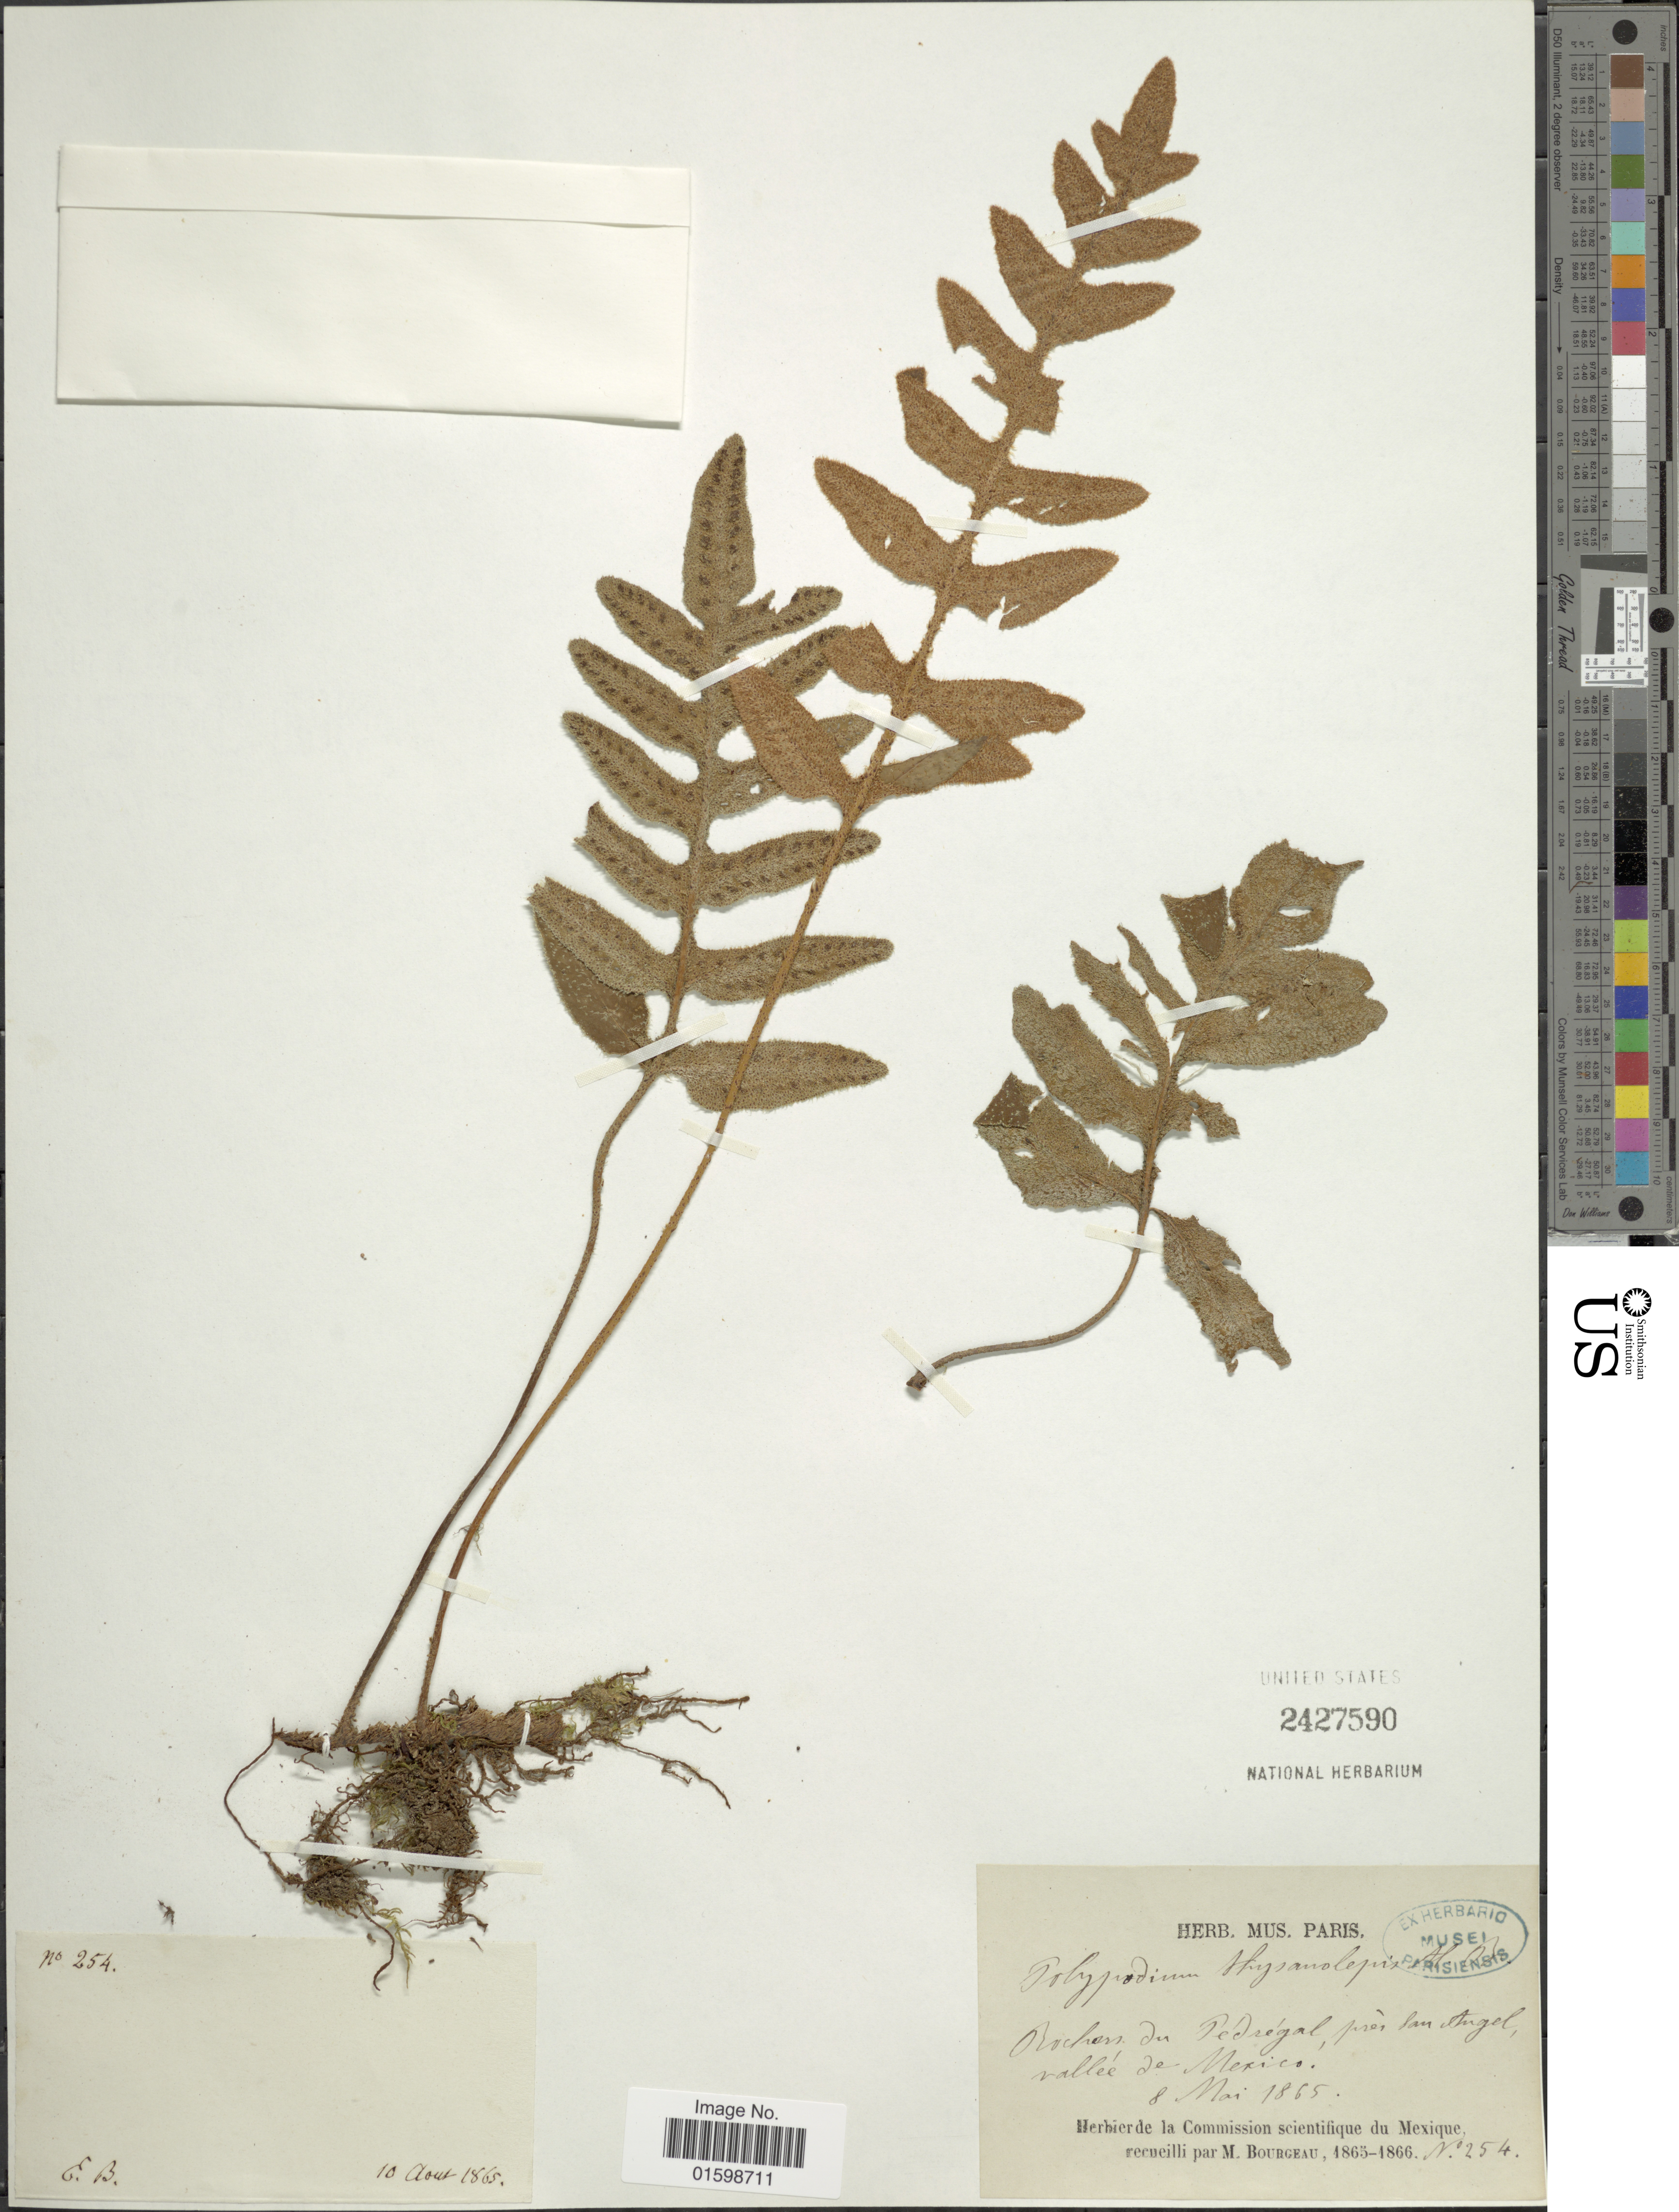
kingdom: Plantae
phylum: Tracheophyta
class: Polypodiopsida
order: Polypodiales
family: Polypodiaceae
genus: Pleopeltis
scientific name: Pleopeltis thyssanolepis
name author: (A. Braun ex Klotzsch) E.G. Andrews & Windham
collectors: M. Bourgeau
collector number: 254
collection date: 1865-08-10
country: Mexico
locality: Rochers du Pedregal, près San Angel, Vallée de Mexico [rocks of the Pedregal, near San Angel, Valley of Mexico]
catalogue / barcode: US 2427590